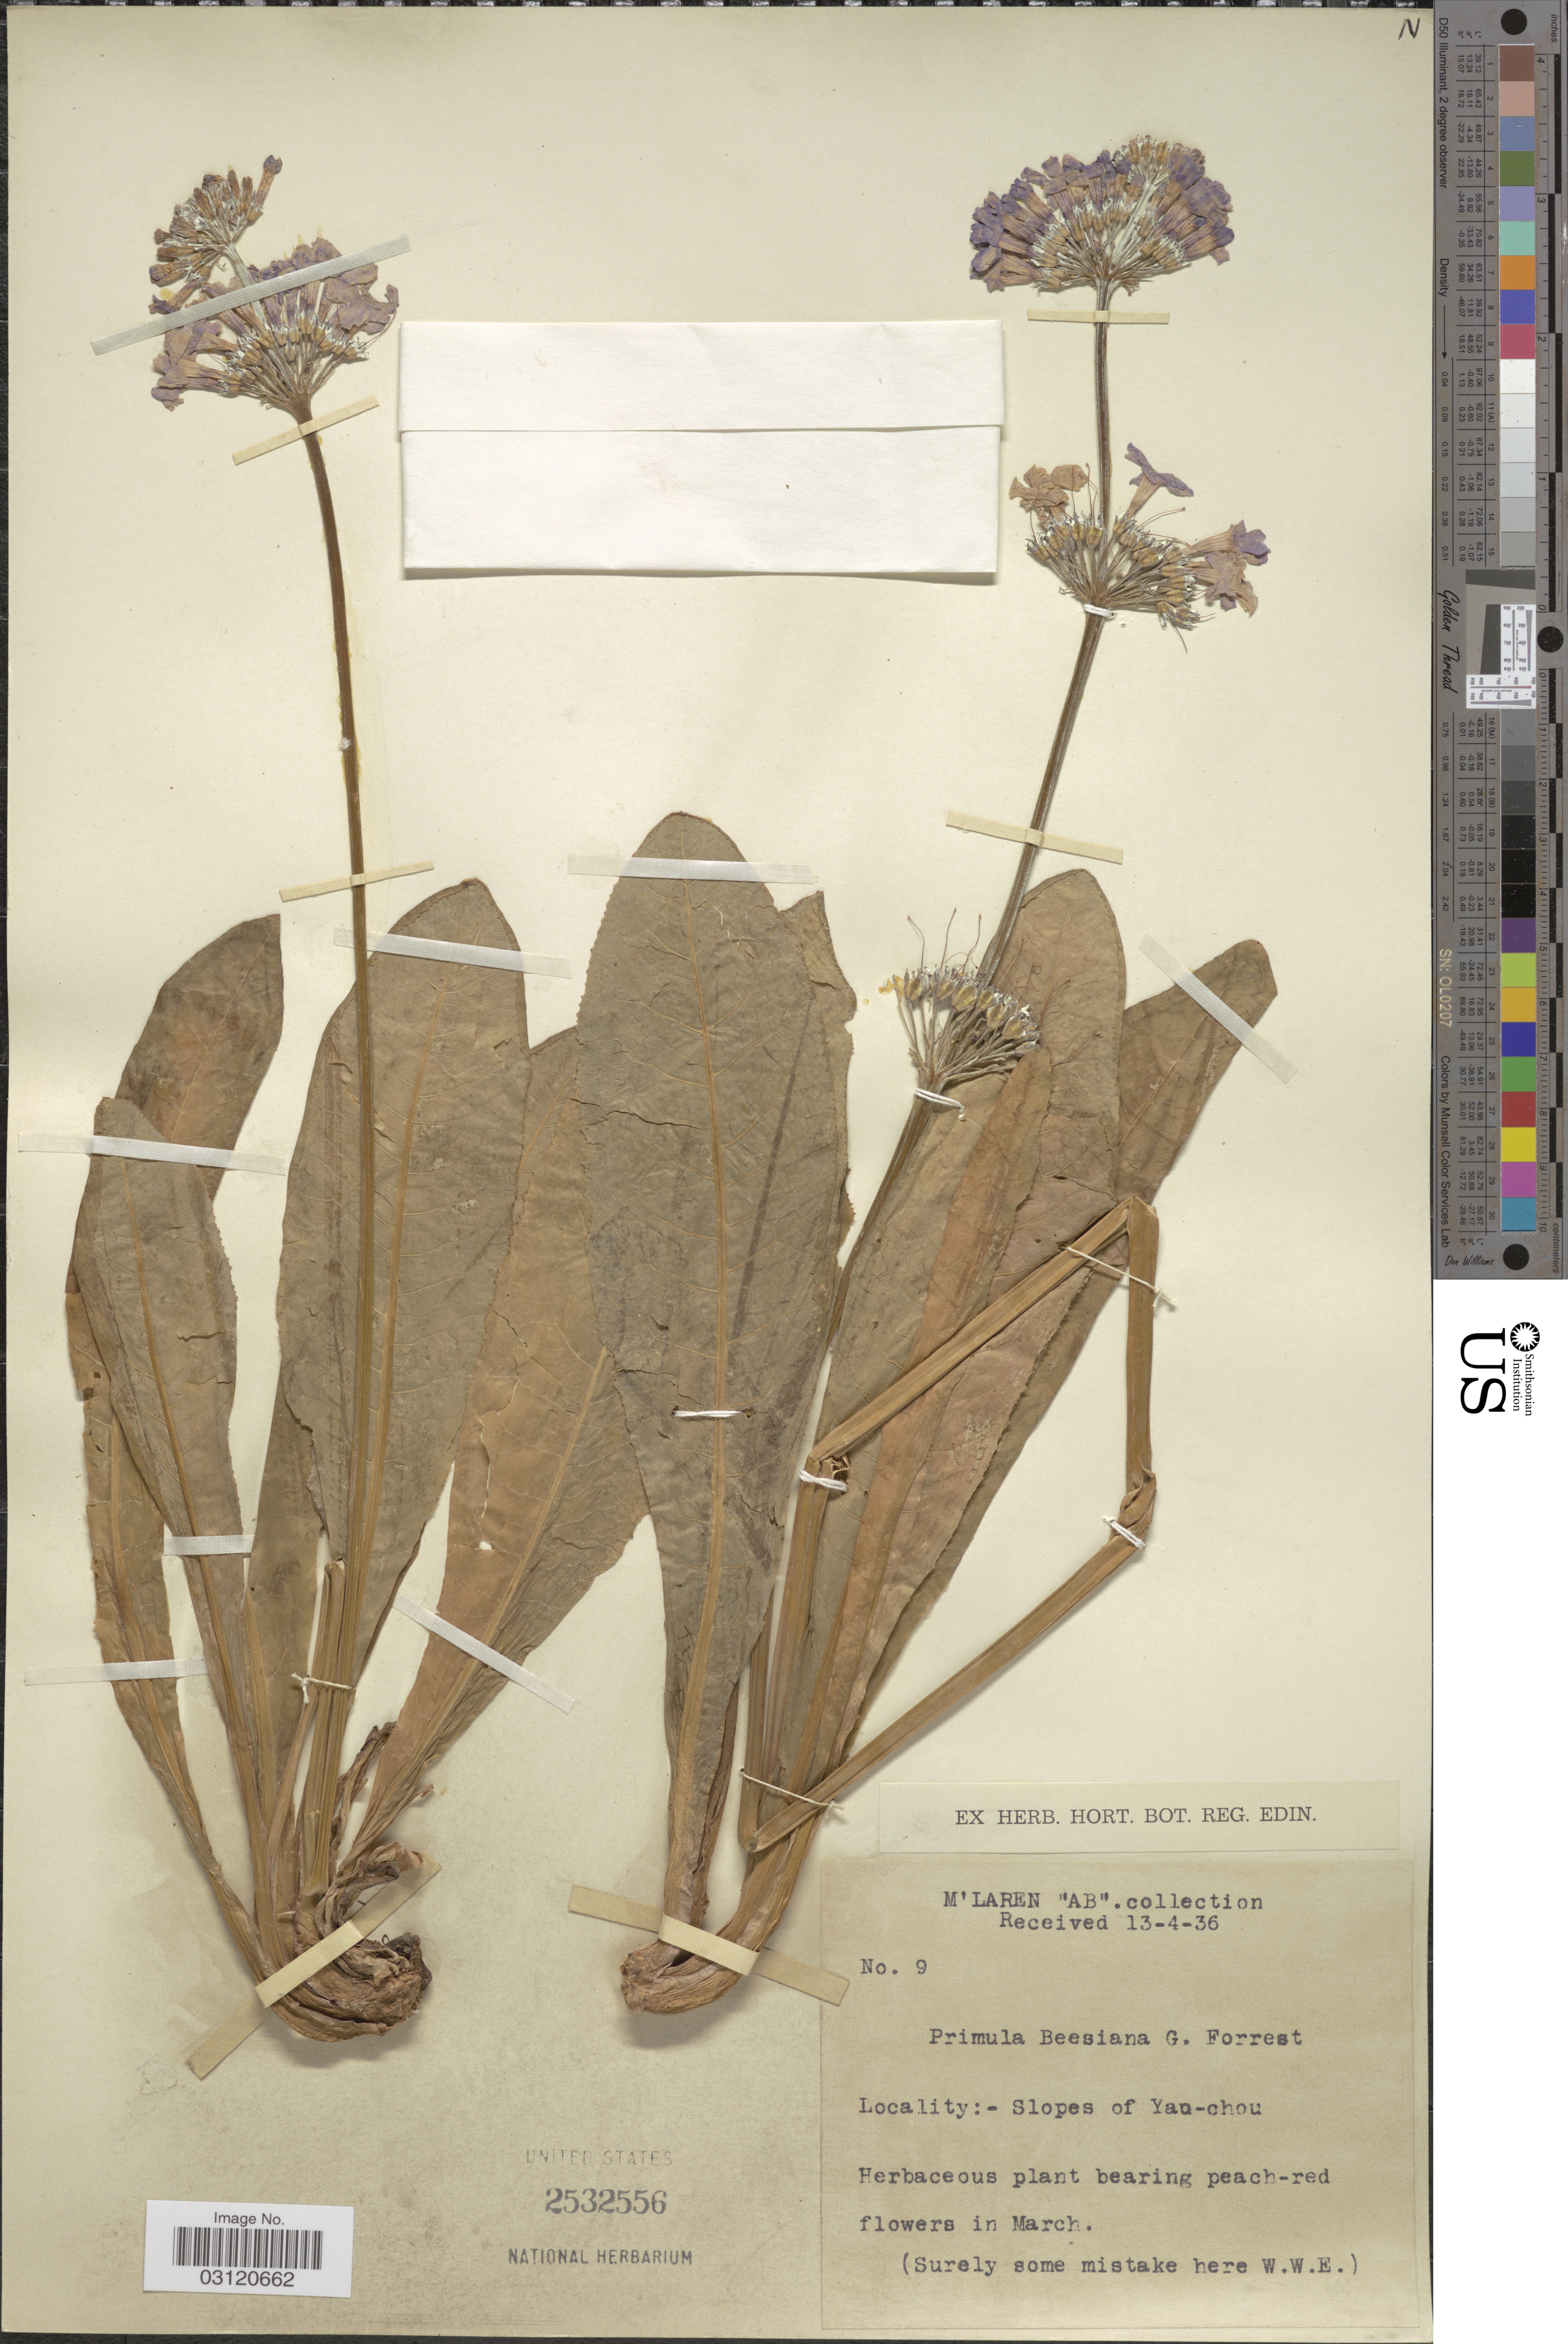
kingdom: Plantae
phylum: Tracheophyta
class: Magnoliopsida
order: Ericales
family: Primulaceae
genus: Primula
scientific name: Primula beesiana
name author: Forrest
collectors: McLaren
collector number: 9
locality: Slopes of Yaü-chou.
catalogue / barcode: US 2532556